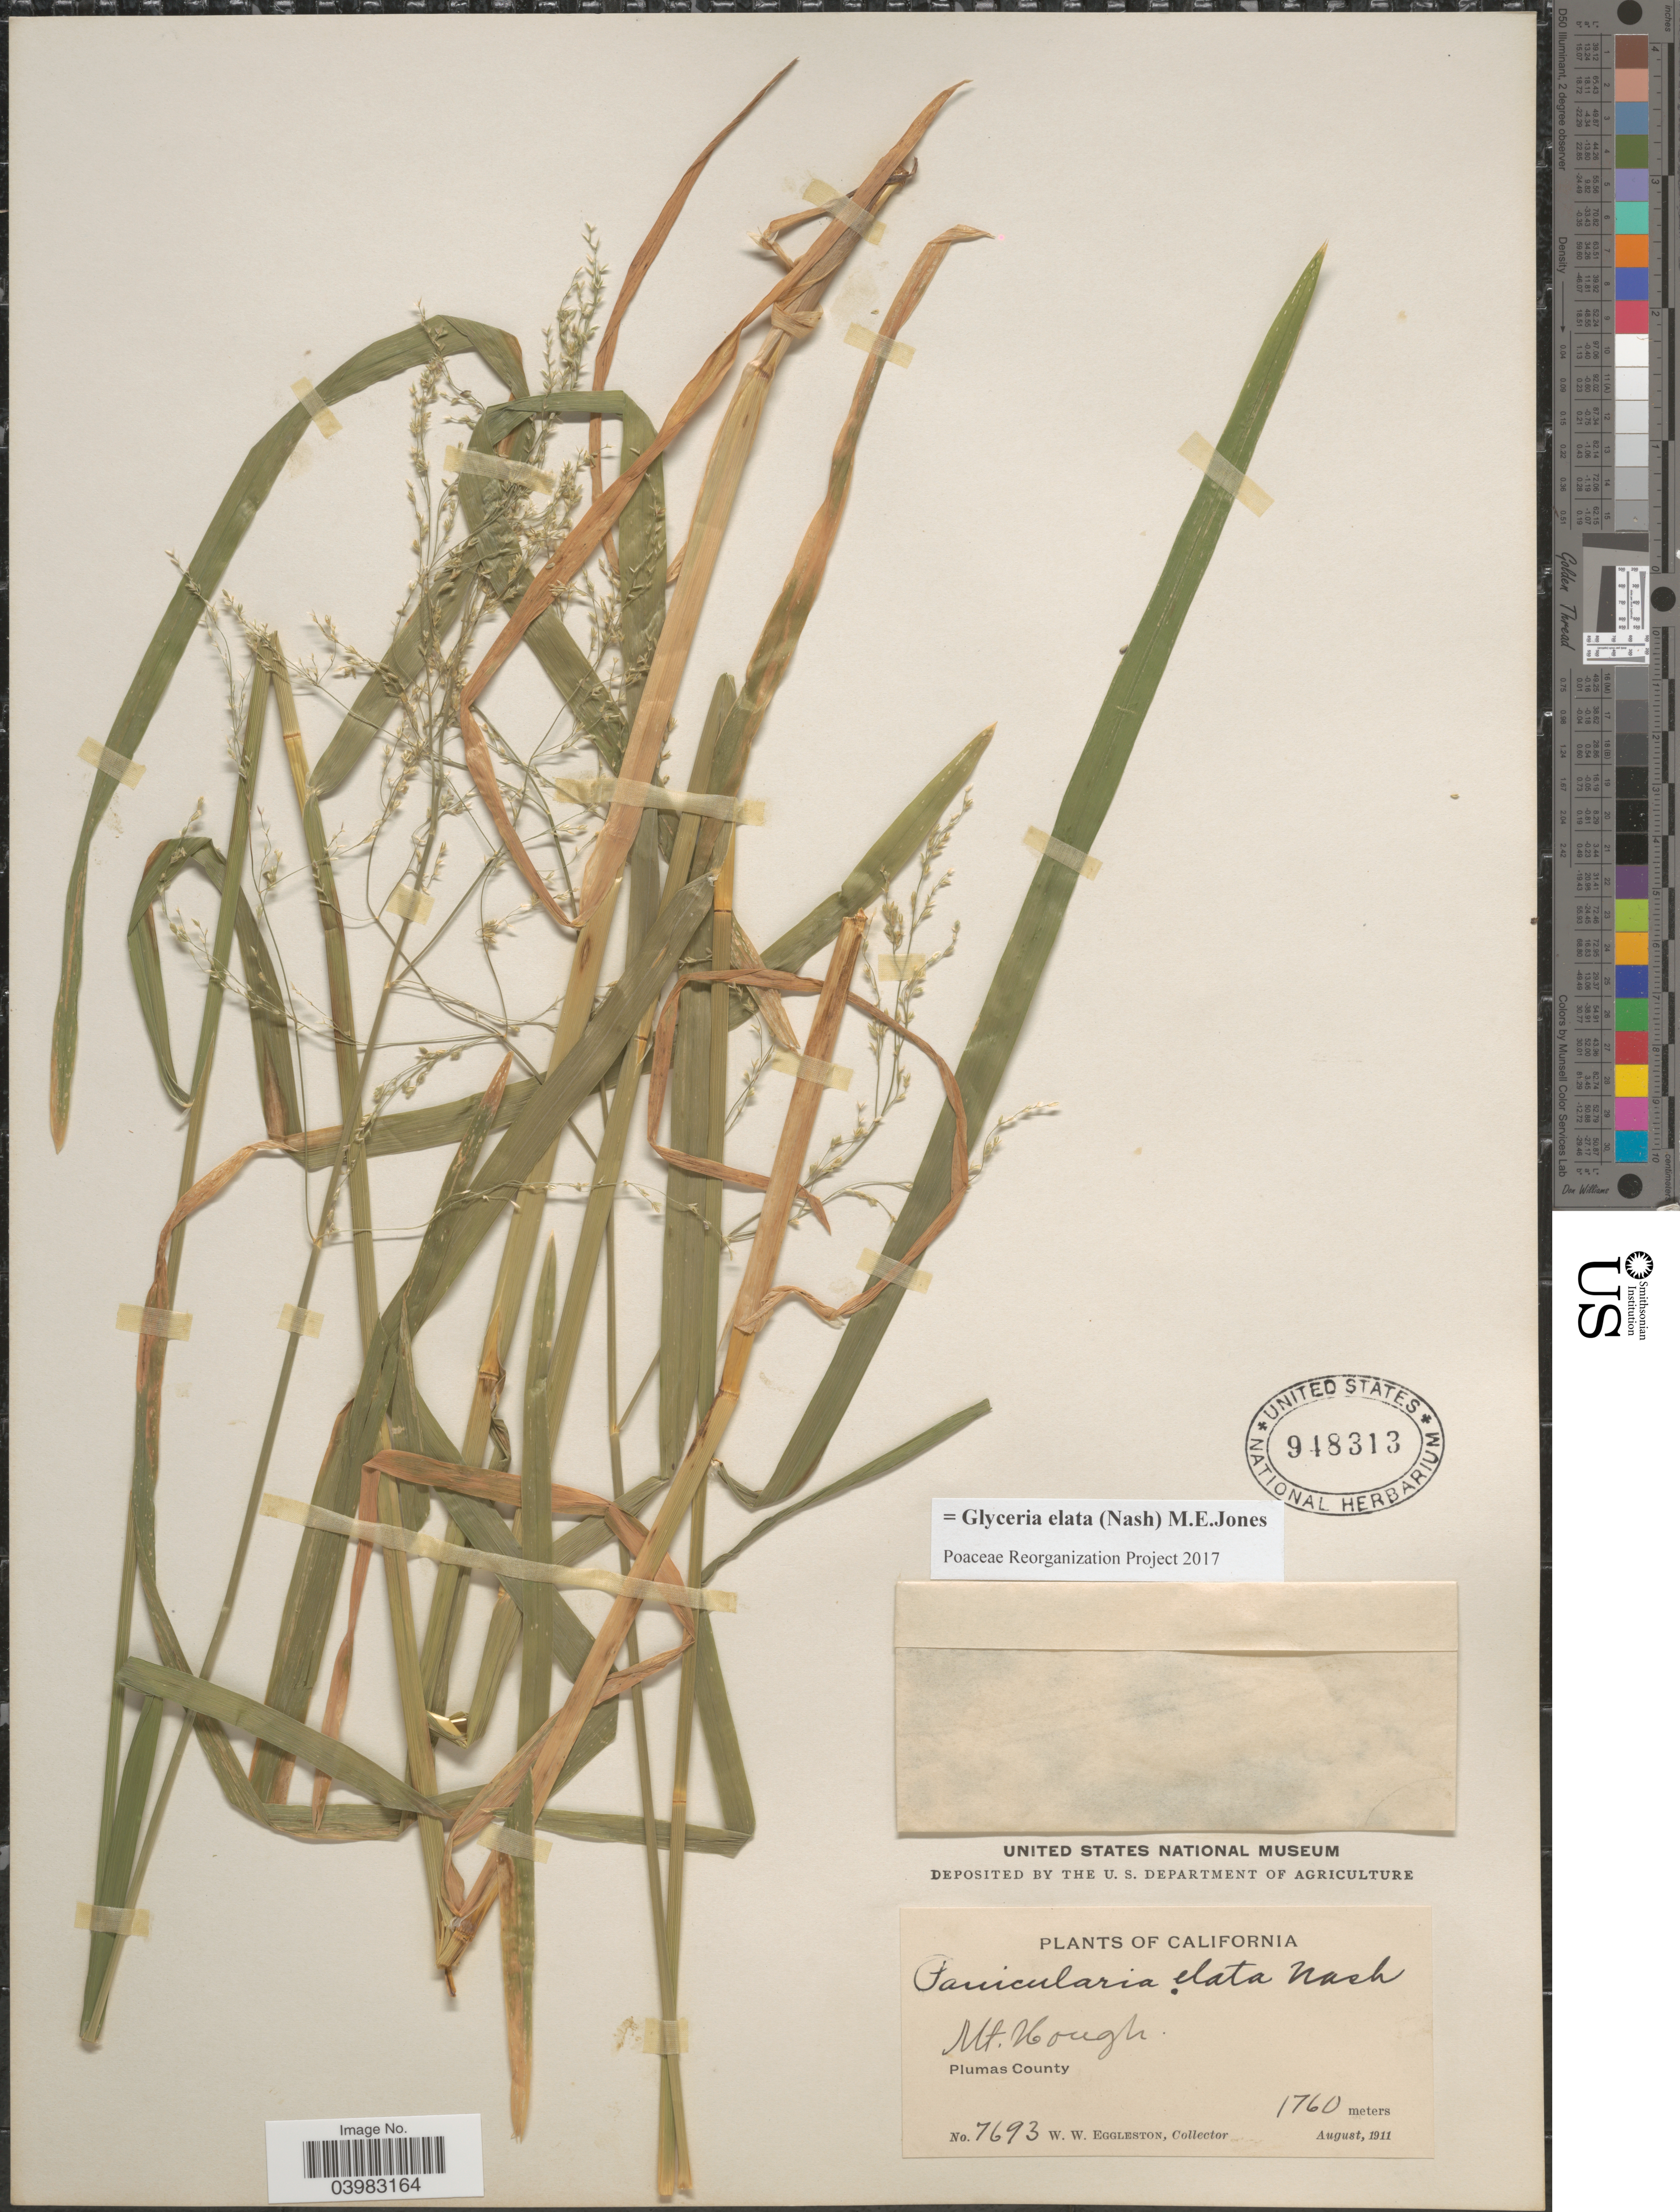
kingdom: Plantae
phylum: Tracheophyta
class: Liliopsida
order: Poales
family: Poaceae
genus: Glyceria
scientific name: Glyceria elata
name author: (Nash) M.E. Jones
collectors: W. W. Eggleston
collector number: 7693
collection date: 1911-08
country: United States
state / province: California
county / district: Plumas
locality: Mt. Hough. Plumas County.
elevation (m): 1760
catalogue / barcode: US 948313